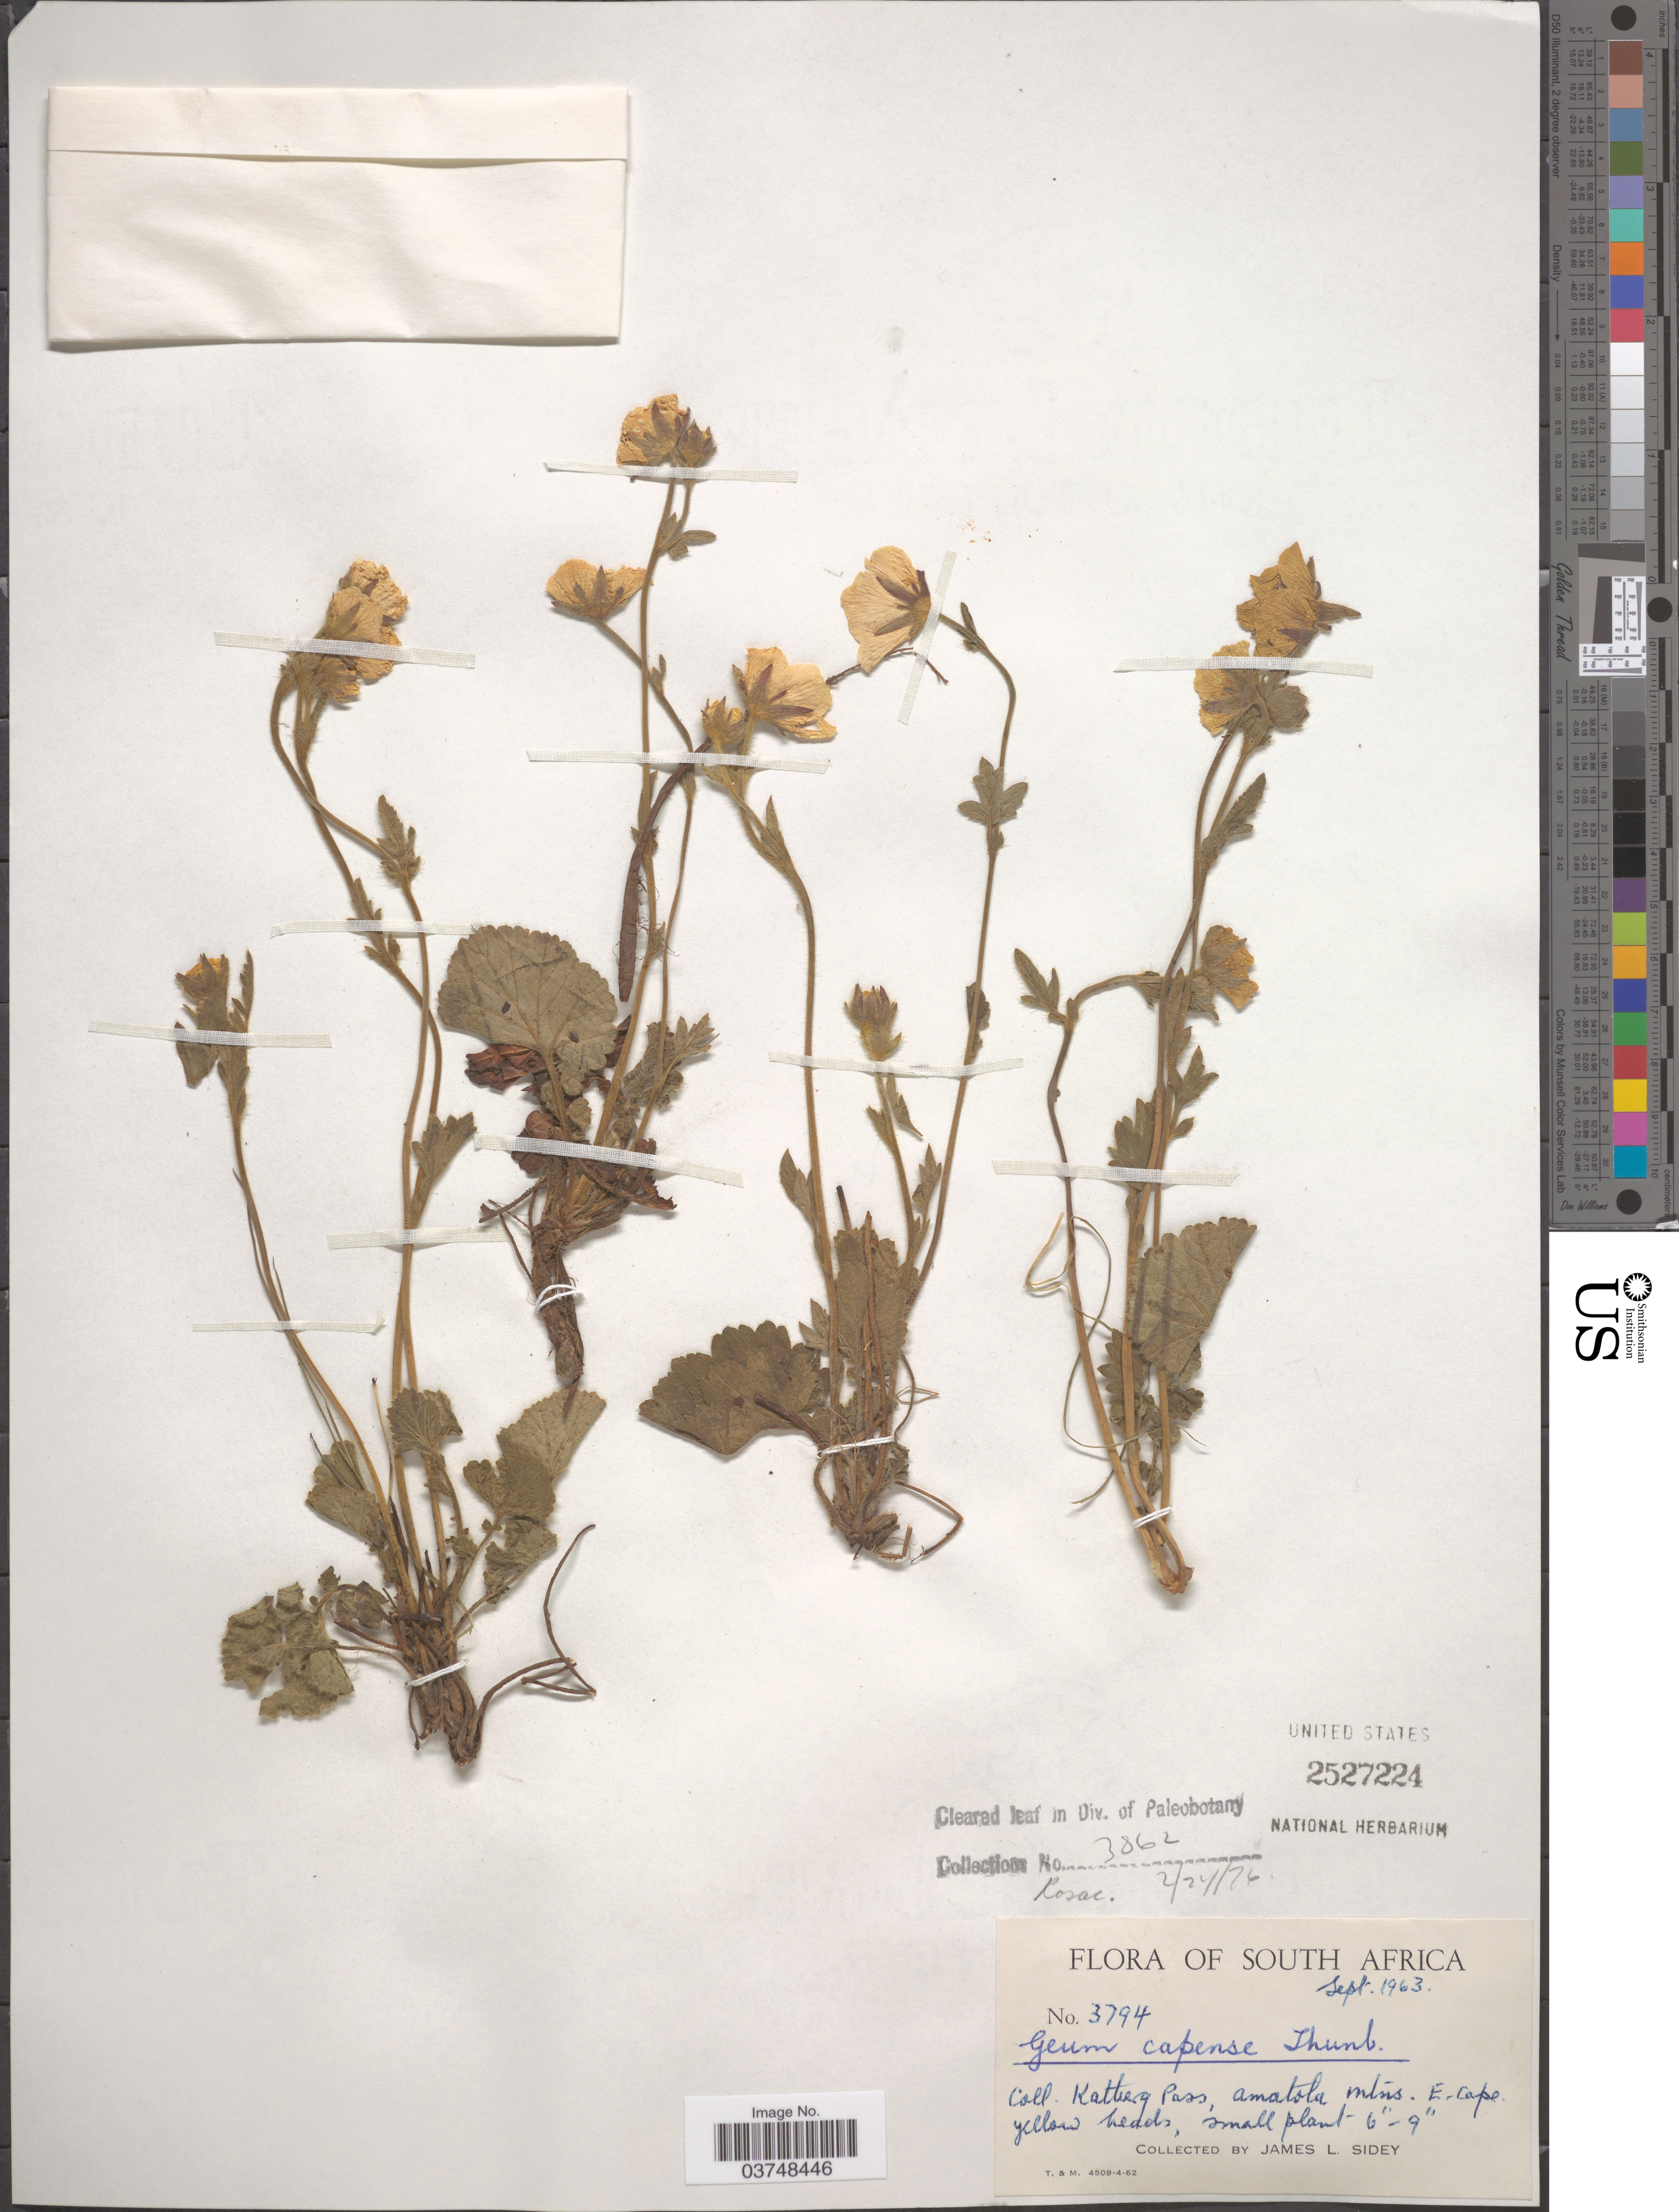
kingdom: Plantae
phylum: Tracheophyta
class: Magnoliopsida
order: Rosales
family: Rosaceae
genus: Geum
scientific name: Geum capense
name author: Thunb.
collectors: J. L. Sidey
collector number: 3794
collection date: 1963-09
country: South Africa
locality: Katberg Pass, Amatola Mtns. E-cape.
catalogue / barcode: US 2527224